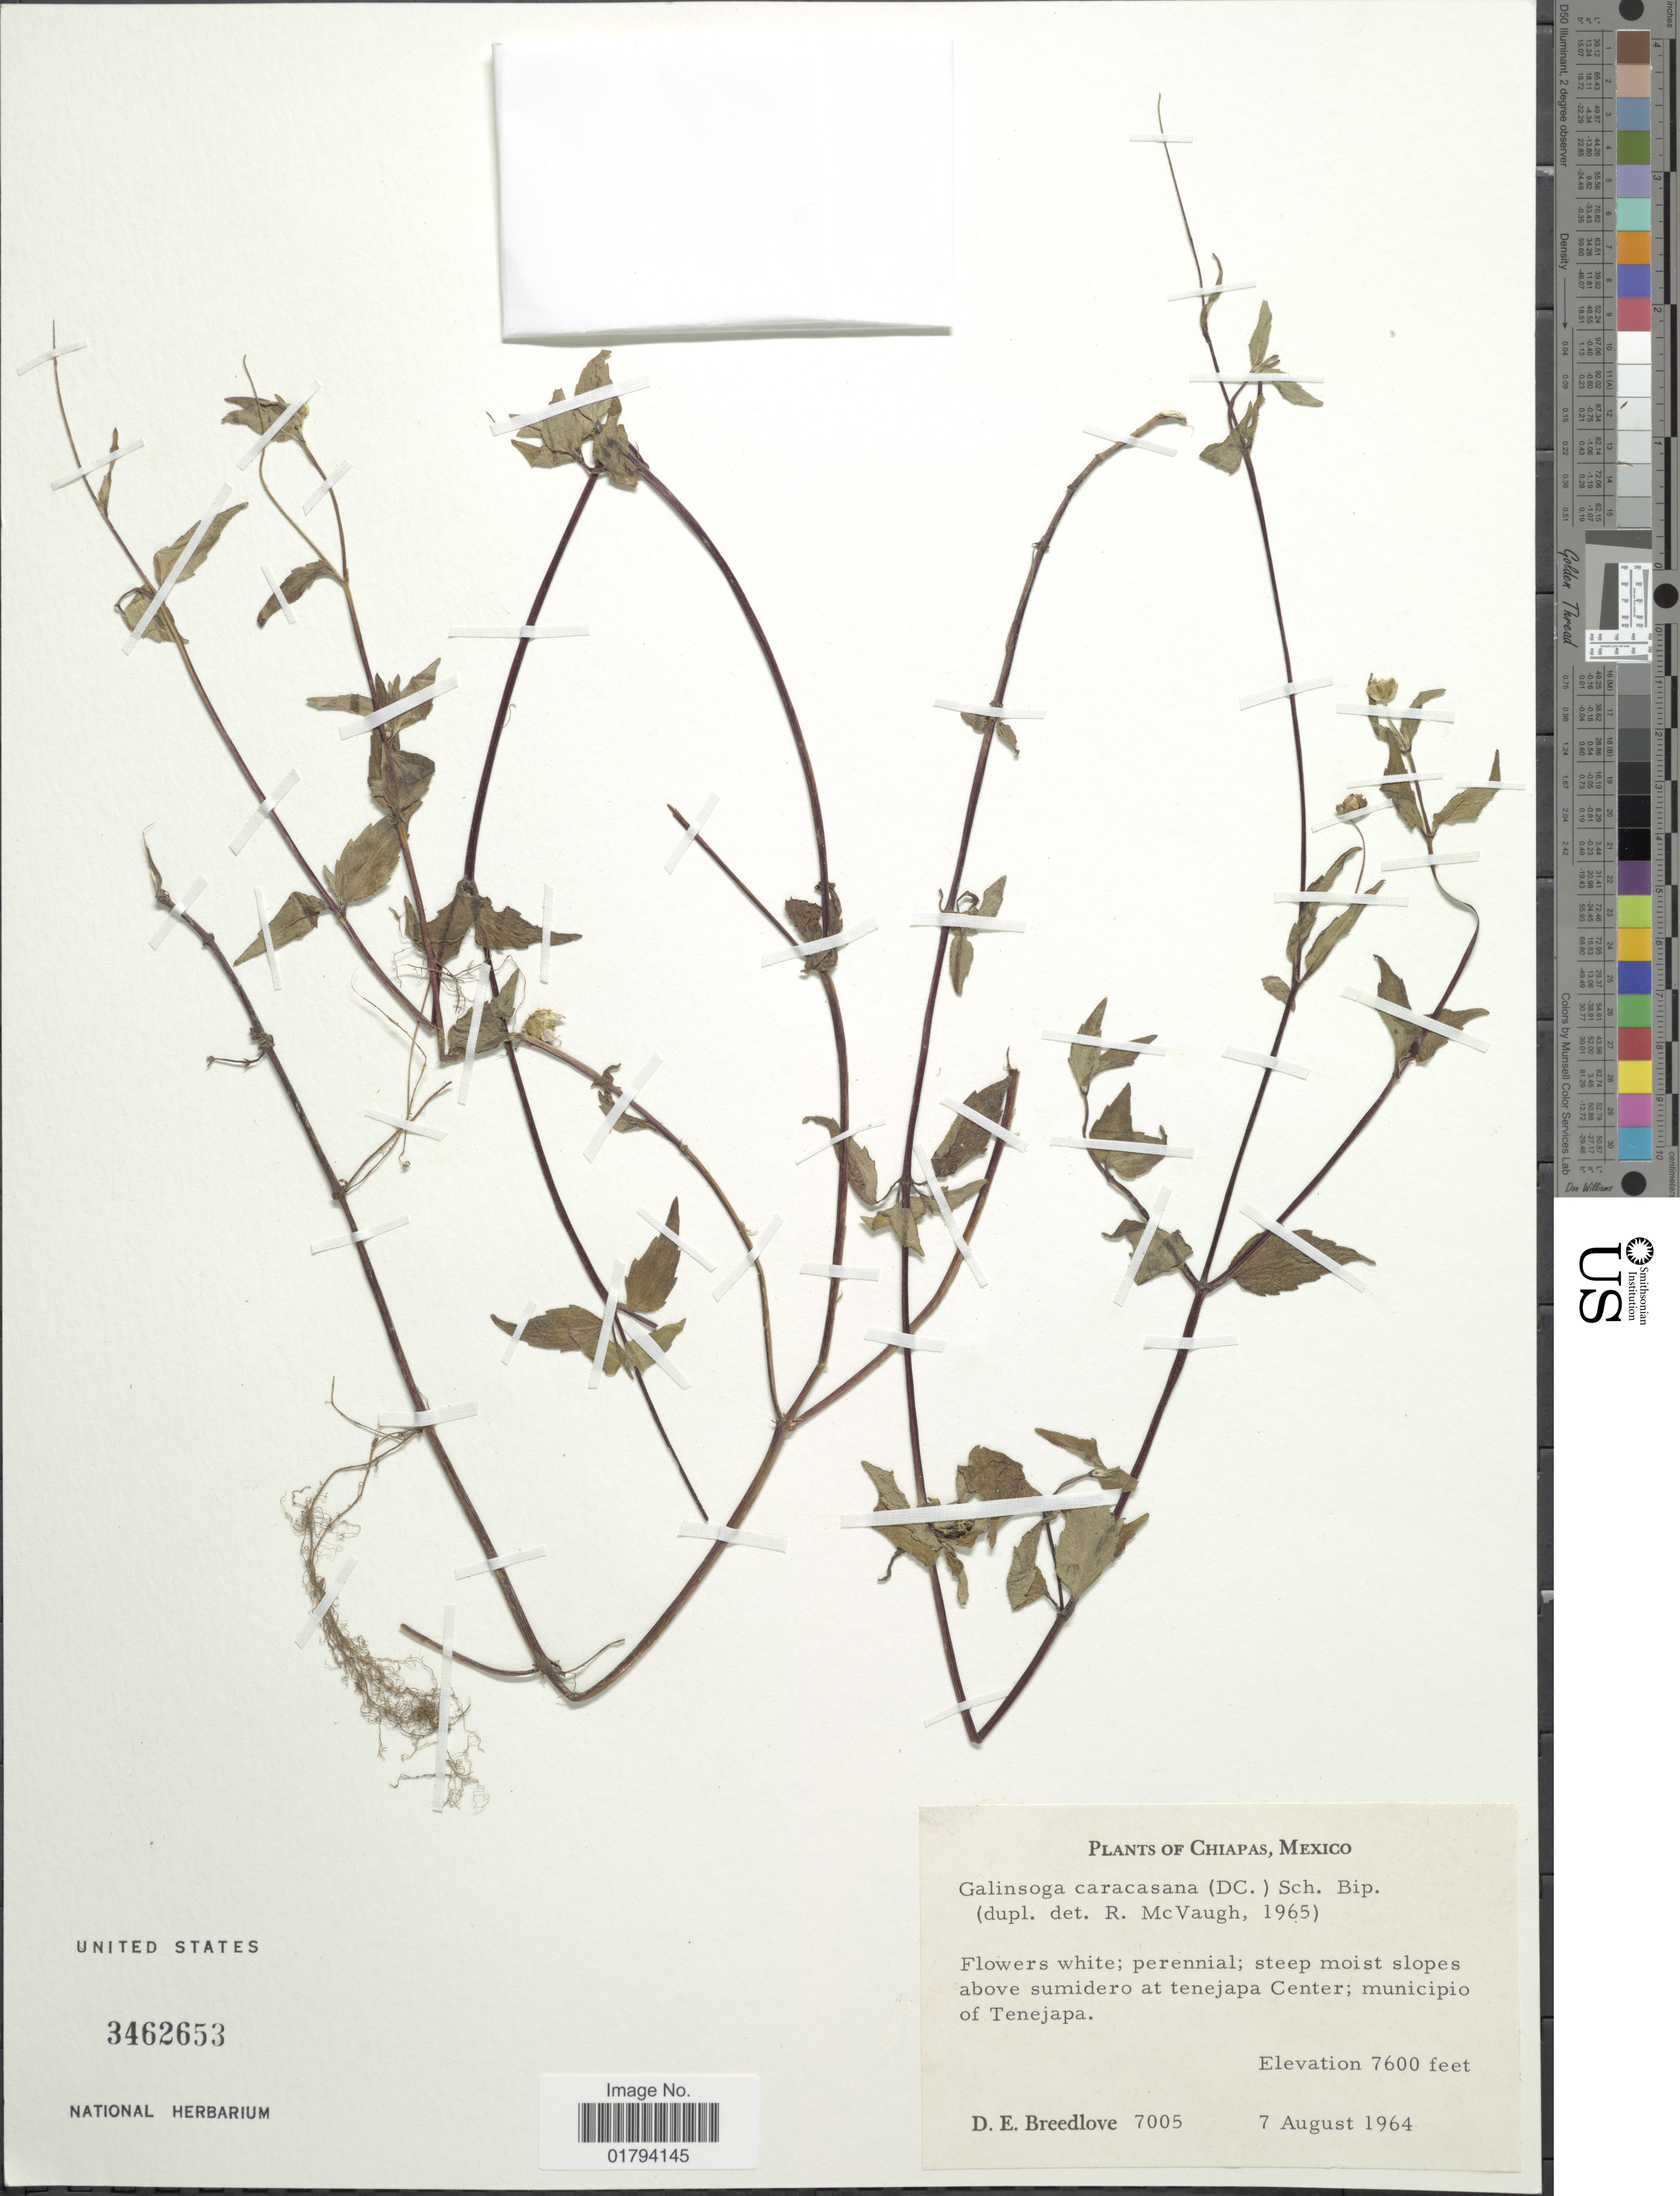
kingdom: Plantae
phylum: Tracheophyta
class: Magnoliopsida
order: Asterales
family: Asteraceae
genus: Galinsoga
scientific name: Galinsoga quadriradiata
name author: Ruiz & Pav.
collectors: D. E. Breedlove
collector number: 7005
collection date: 1964-08-07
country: Mexico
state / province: Chiapas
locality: Steep moist slopes above sumidero at tenejapa Center; municipio of Tenejapa.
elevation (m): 2316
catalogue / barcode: US 3462653